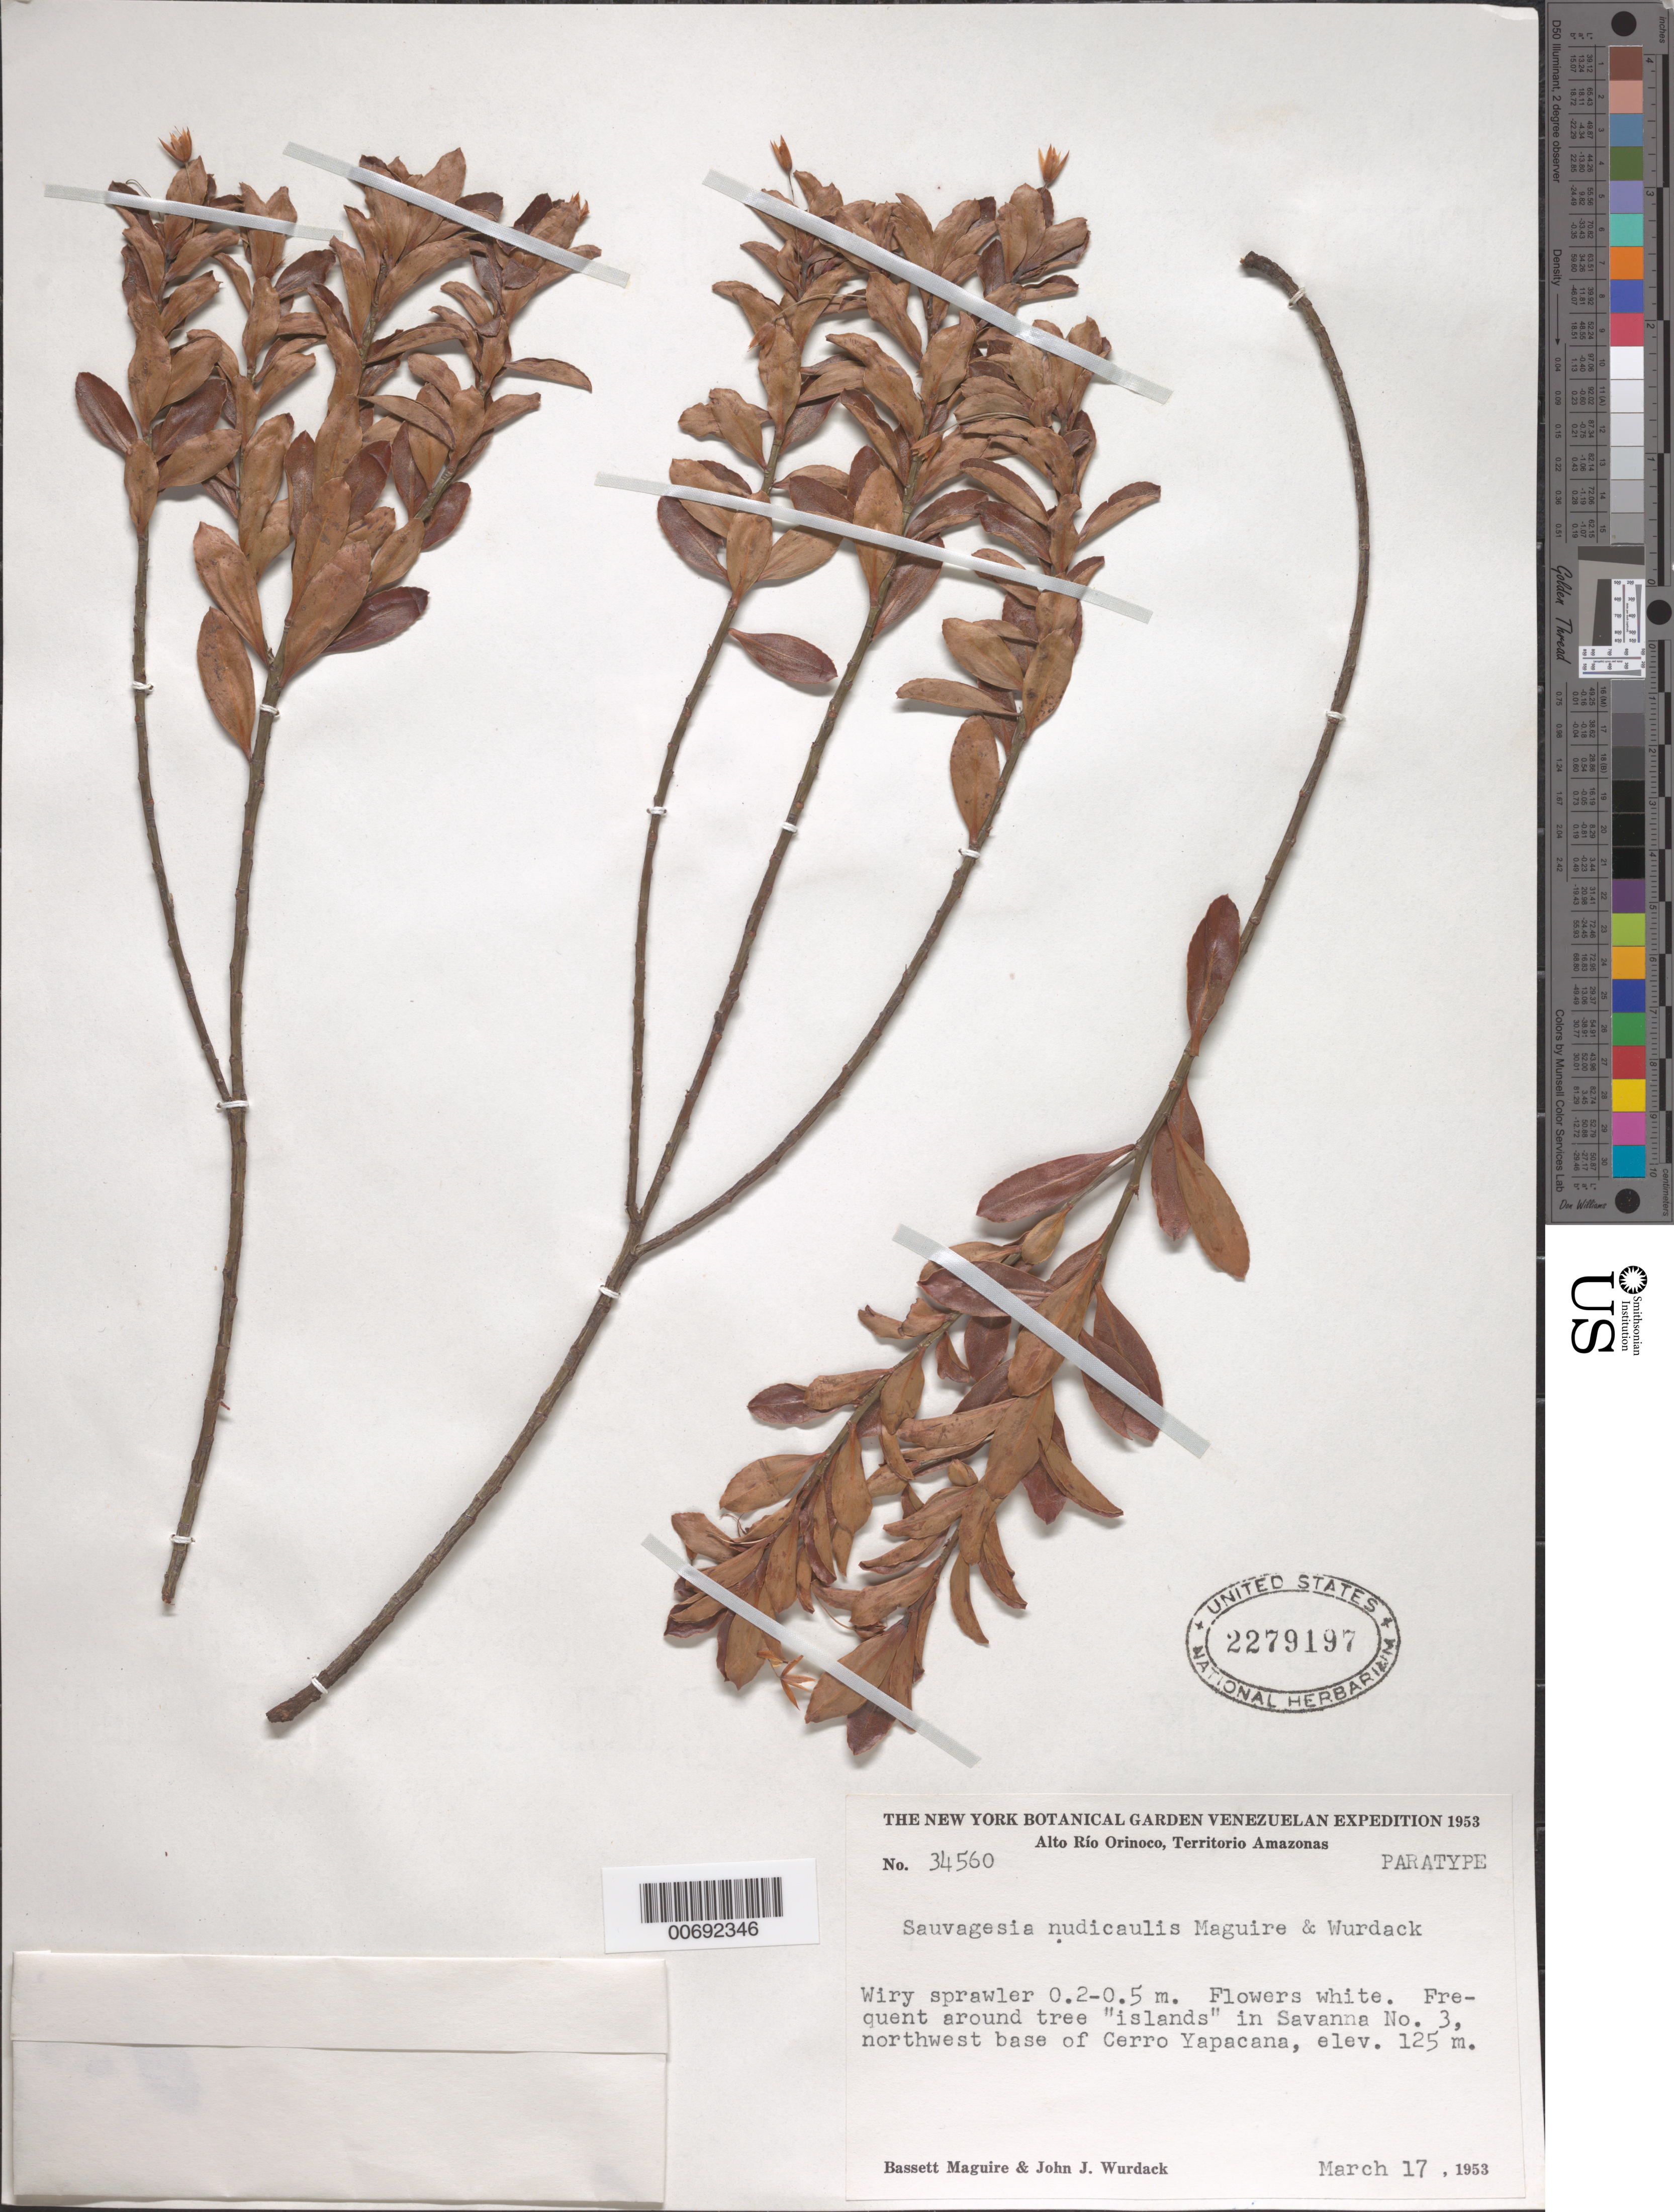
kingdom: Plantae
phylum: Tracheophyta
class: Magnoliopsida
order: Malpighiales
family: Ochnaceae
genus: Sauvagesia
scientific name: Sauvagesia nudicaulis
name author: Maguire & Wurdack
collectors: B. Maguire & J. J. Wurdack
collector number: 34560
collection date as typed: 17-Mar-53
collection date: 1953-03-17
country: Venezuela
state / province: Amazonas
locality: Alto Río Orinoco, Cerro Yapacána, Savanna III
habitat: Tree islands in savanna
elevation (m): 125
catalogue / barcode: US 2279197